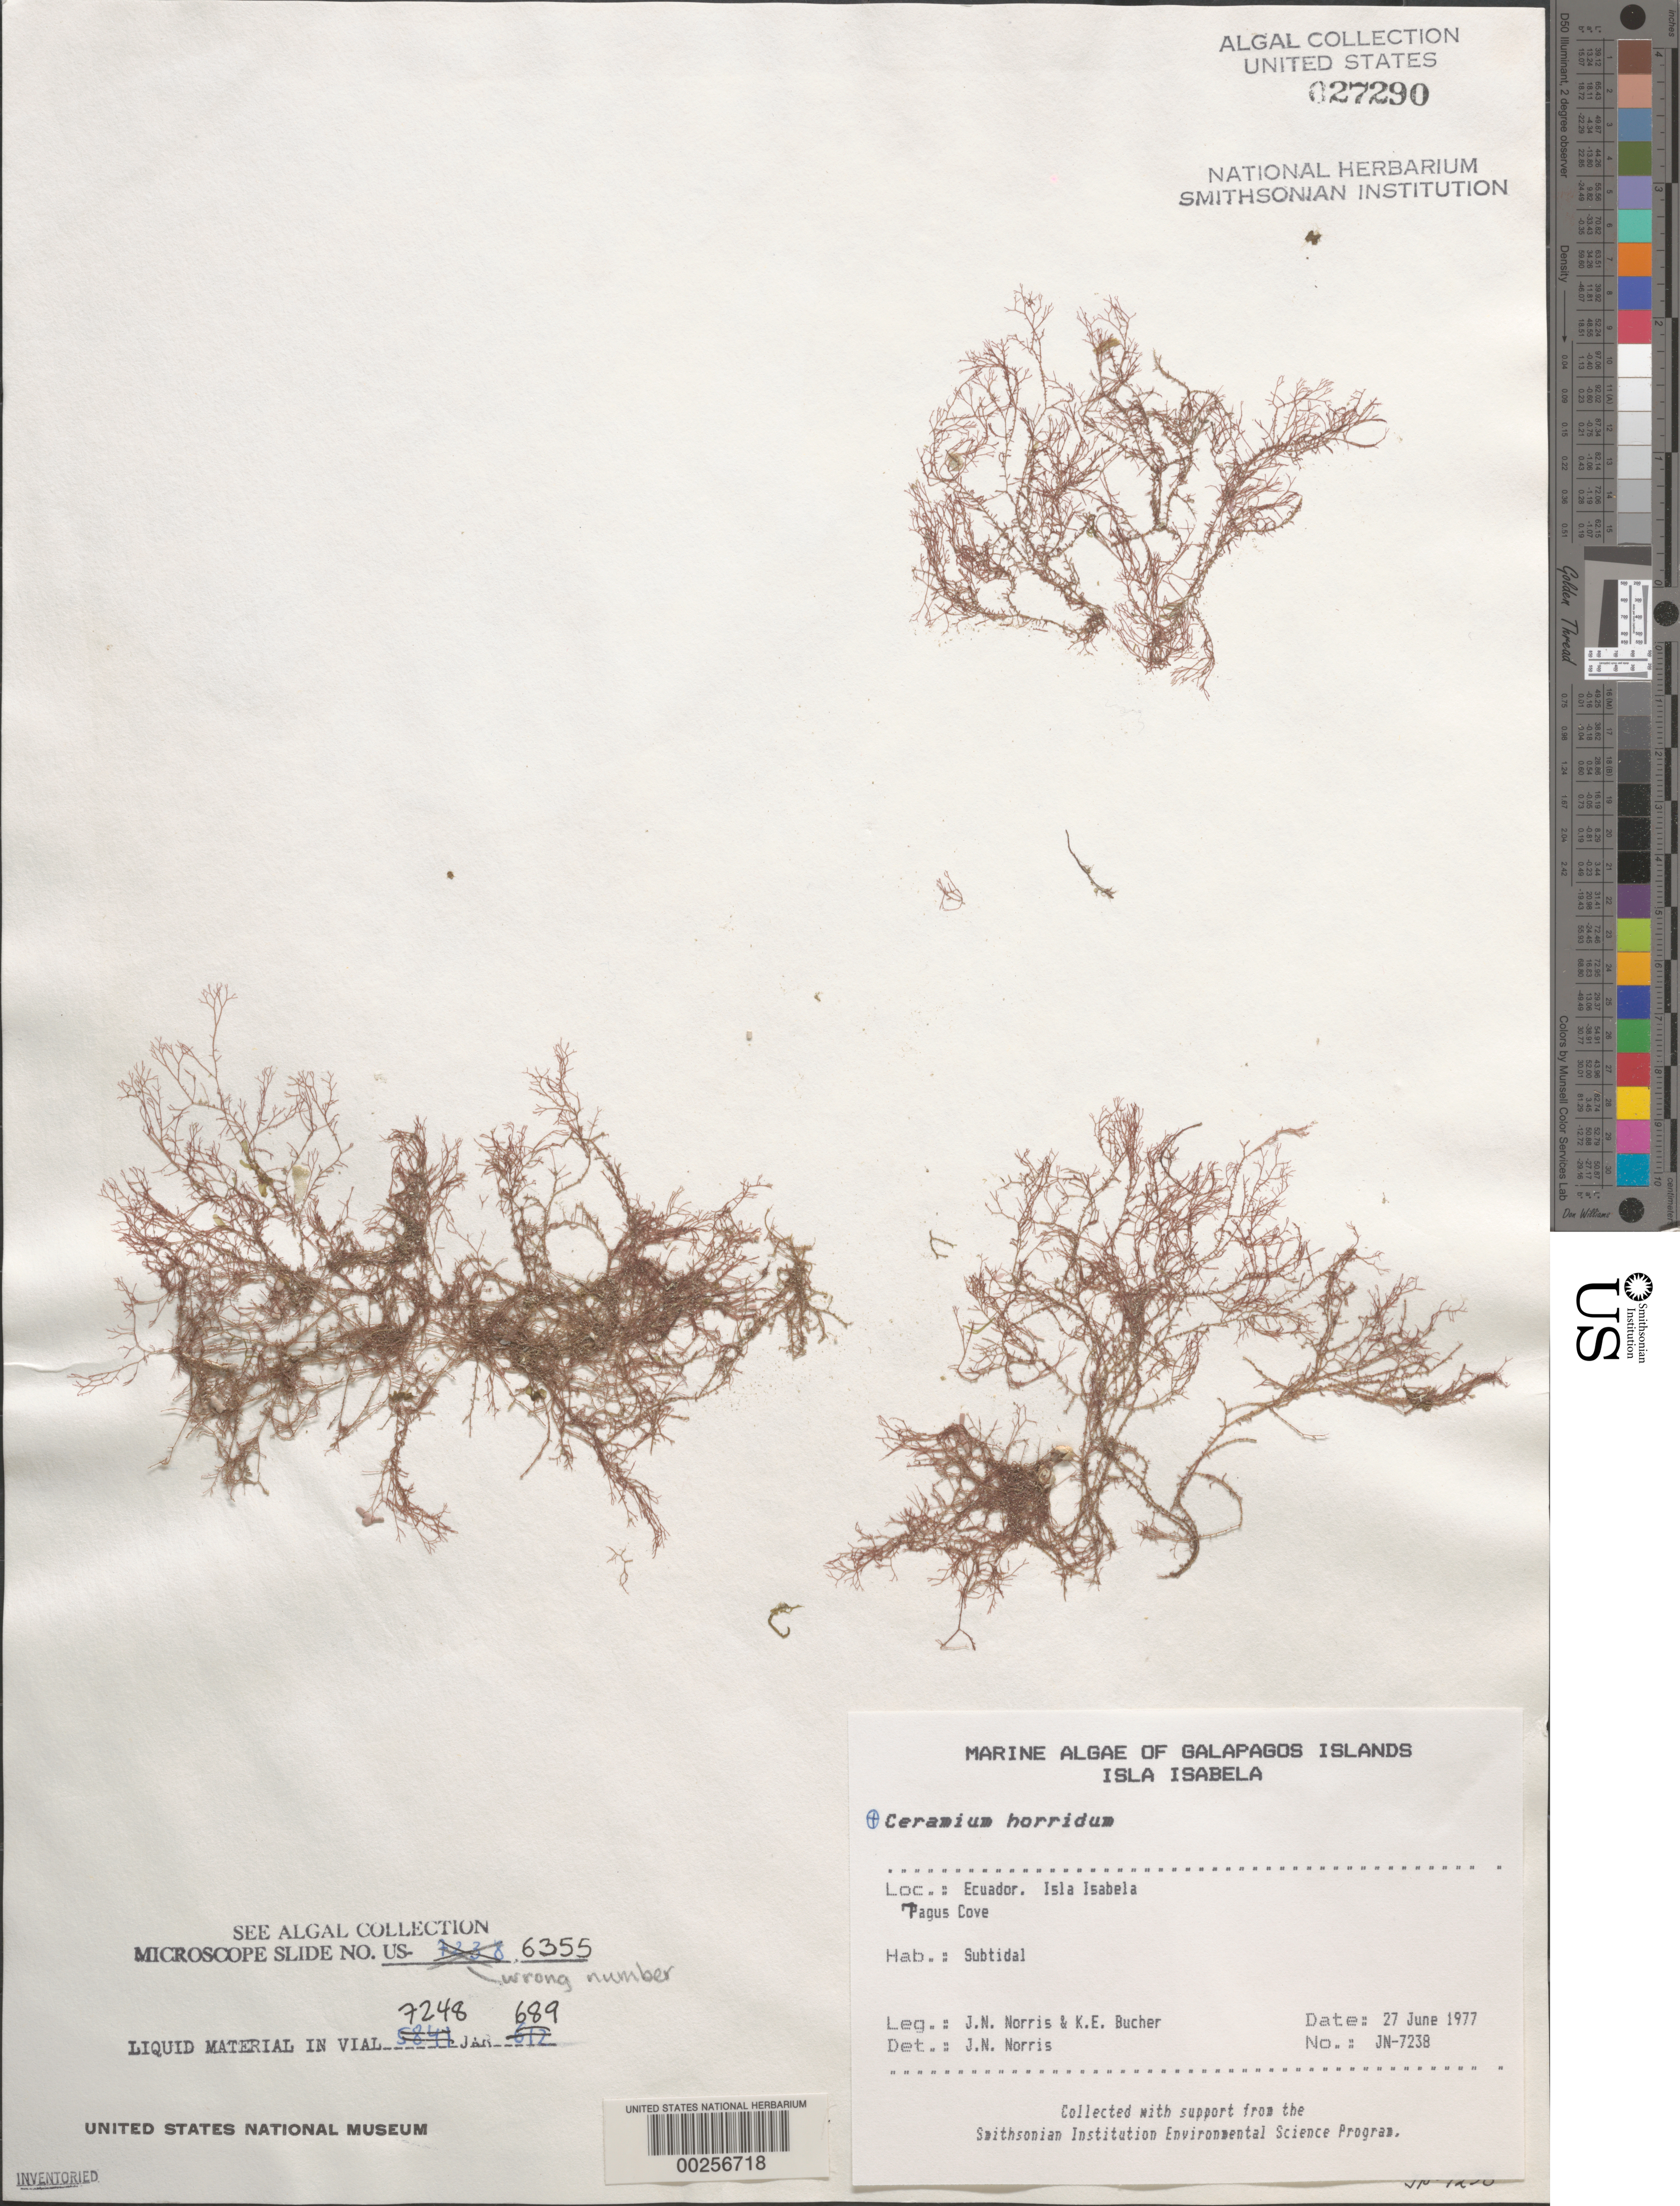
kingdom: Plantae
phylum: Rhodophyta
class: Florideophyceae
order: Ceramiales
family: Ceramiaceae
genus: Ceramium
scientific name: Ceramium horridum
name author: Setch. & N.L. Gardner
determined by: Norris, James N.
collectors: J. N. Norris & K. E. Bucher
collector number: JN-7238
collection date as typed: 27 Jun 1977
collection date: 1977-06-27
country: Ecuador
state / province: Colón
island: Isabela [Albemarle]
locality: Tagus Cove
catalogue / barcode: US 27290